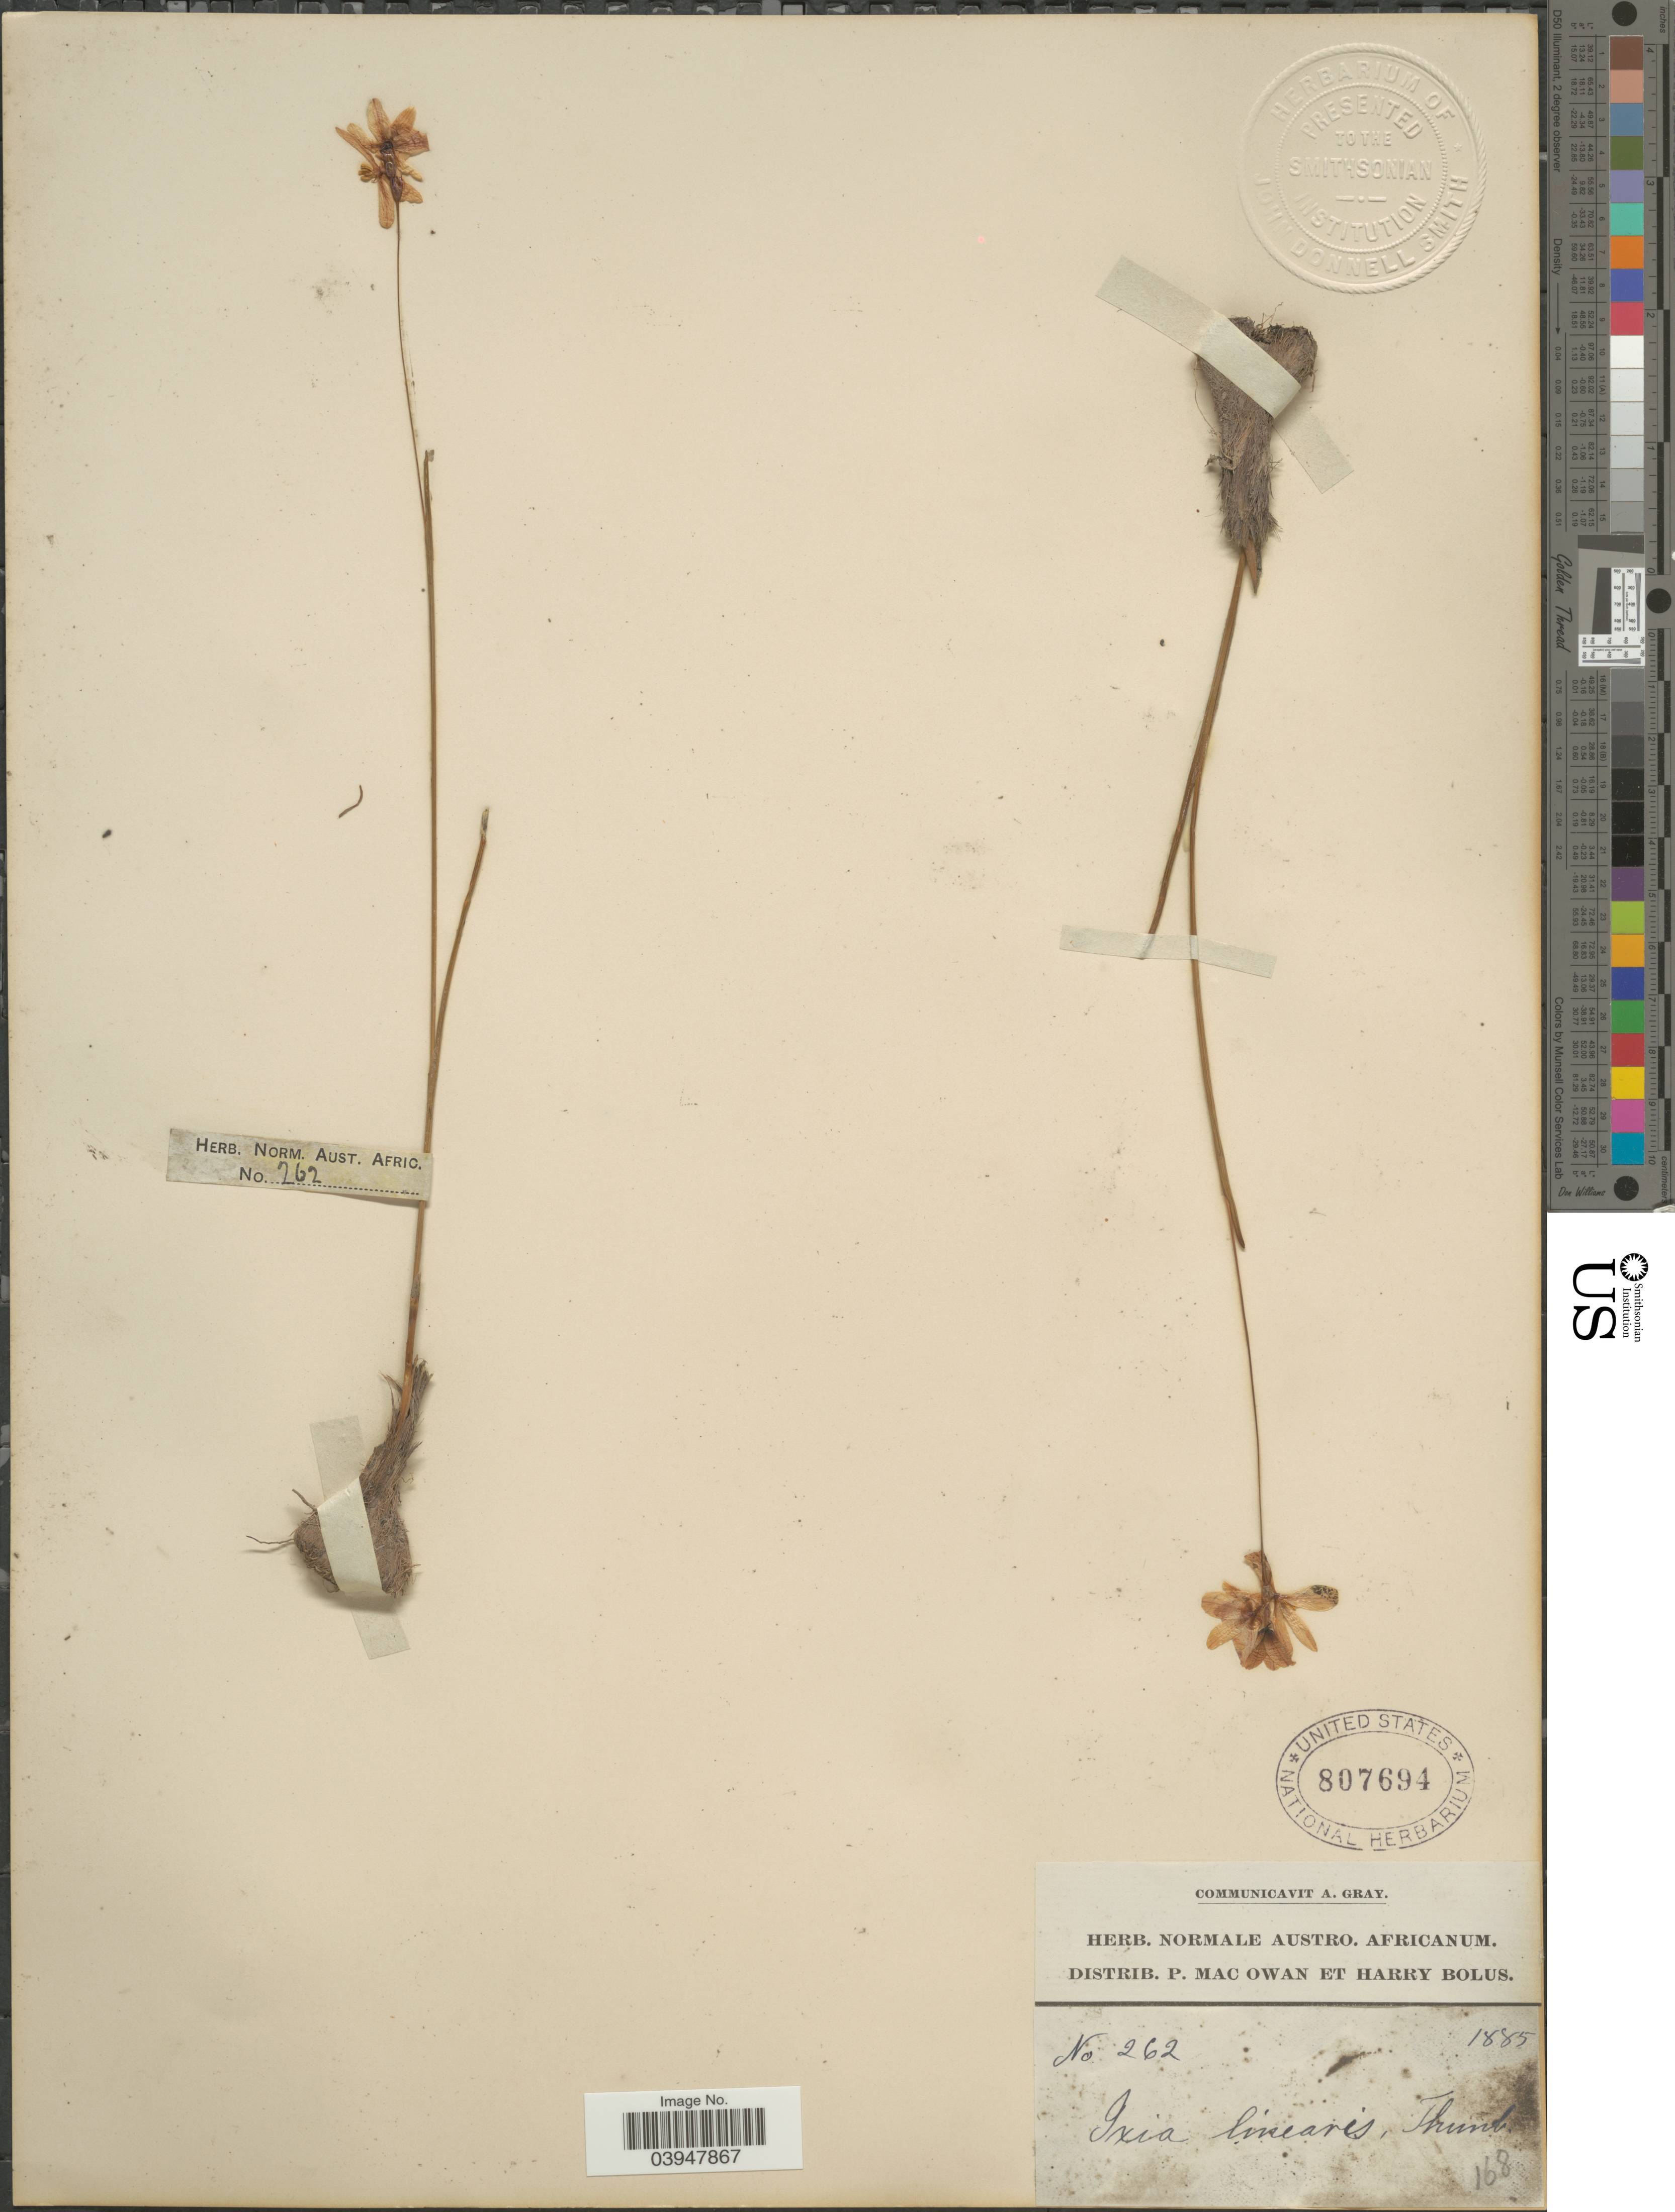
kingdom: Plantae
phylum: Tracheophyta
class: Liliopsida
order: Asparagales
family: Iridaceae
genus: Ixia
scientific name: Ixia linearis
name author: L. f.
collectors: P. MacOwan & H. Bolus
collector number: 262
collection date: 1885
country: South Africa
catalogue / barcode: US 807694